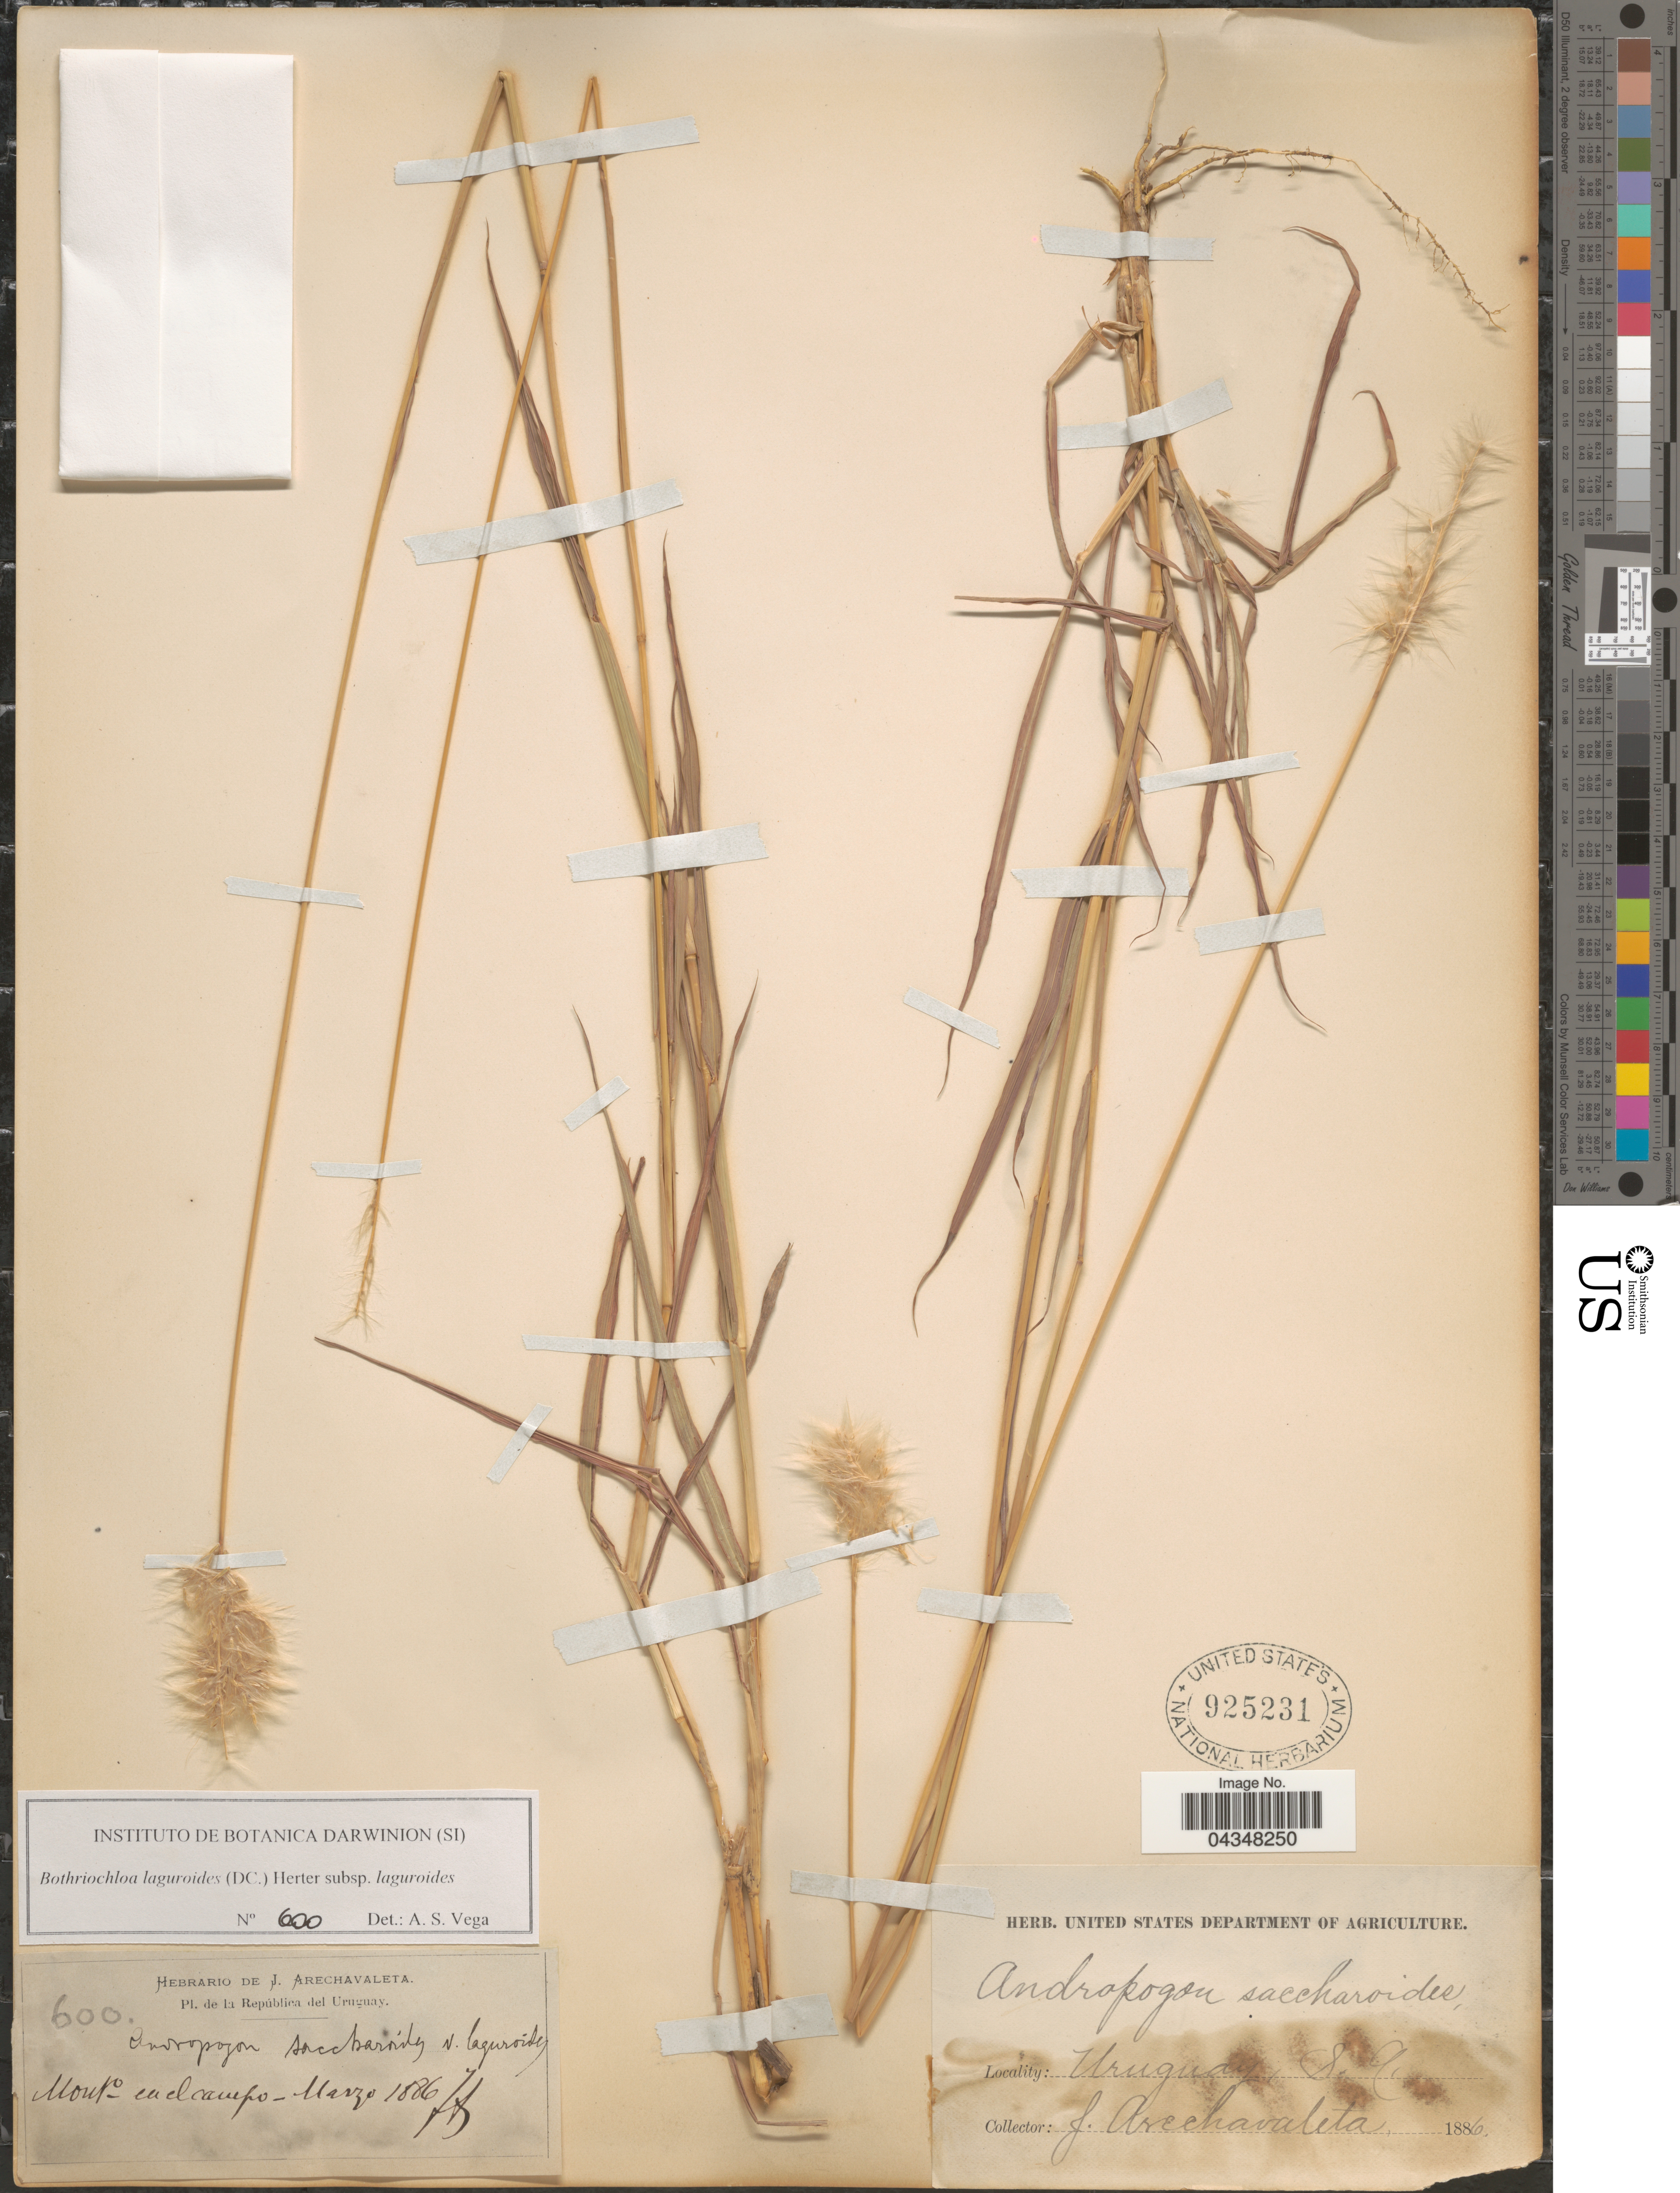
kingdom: Plantae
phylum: Tracheophyta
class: Liliopsida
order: Poales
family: Poaceae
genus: Bothriochloa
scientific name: Bothriochloa laguroides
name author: (DC.) Herter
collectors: J. Arechavaleta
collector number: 600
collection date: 1886-03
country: Uruguay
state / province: Montevideo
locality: La República del Uruguay. Mont° en el campo.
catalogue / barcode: US 925231